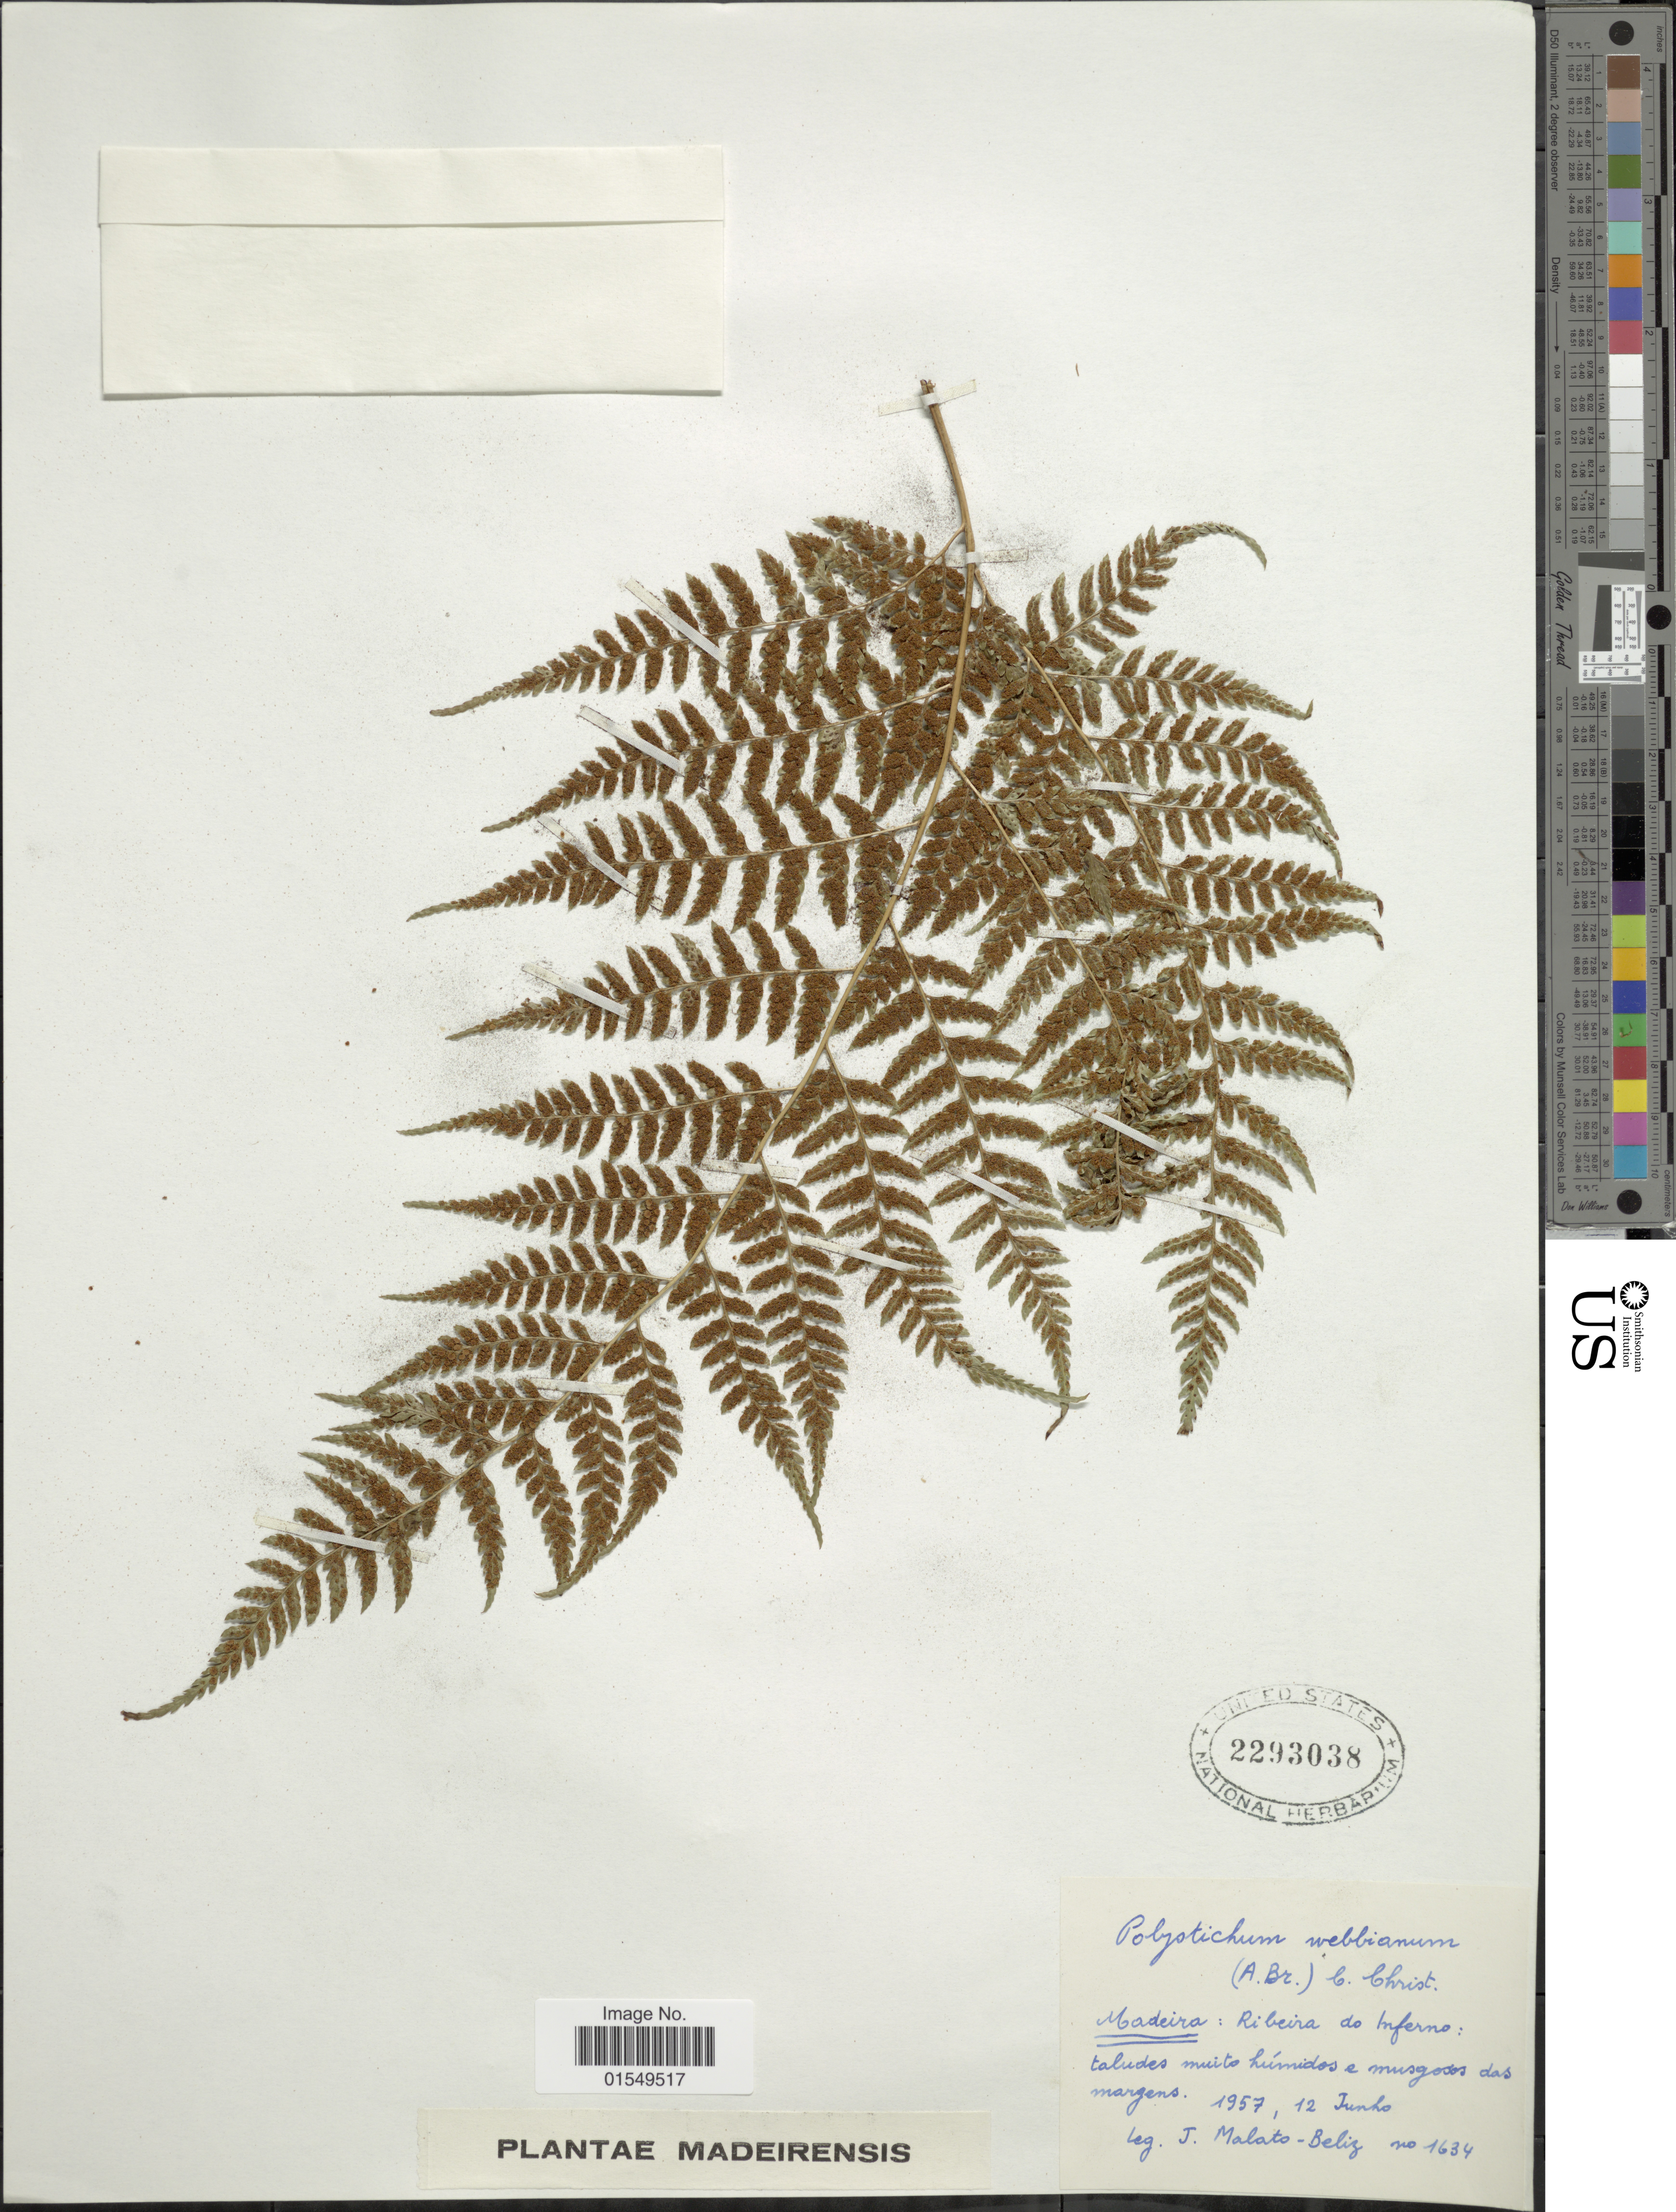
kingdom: Plantae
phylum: Tracheophyta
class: Polypodiopsida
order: Polypodiales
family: Dryopteridaceae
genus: Arachniodes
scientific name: Arachniodes webbiana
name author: (A. Braun) Schelpe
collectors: J. Malato-Beliz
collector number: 1634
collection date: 1957-06-12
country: Portugal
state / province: Madeira (Aut. Reg.)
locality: Madeira: Ribeira do Inferno, Madeirensis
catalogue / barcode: US 2293038